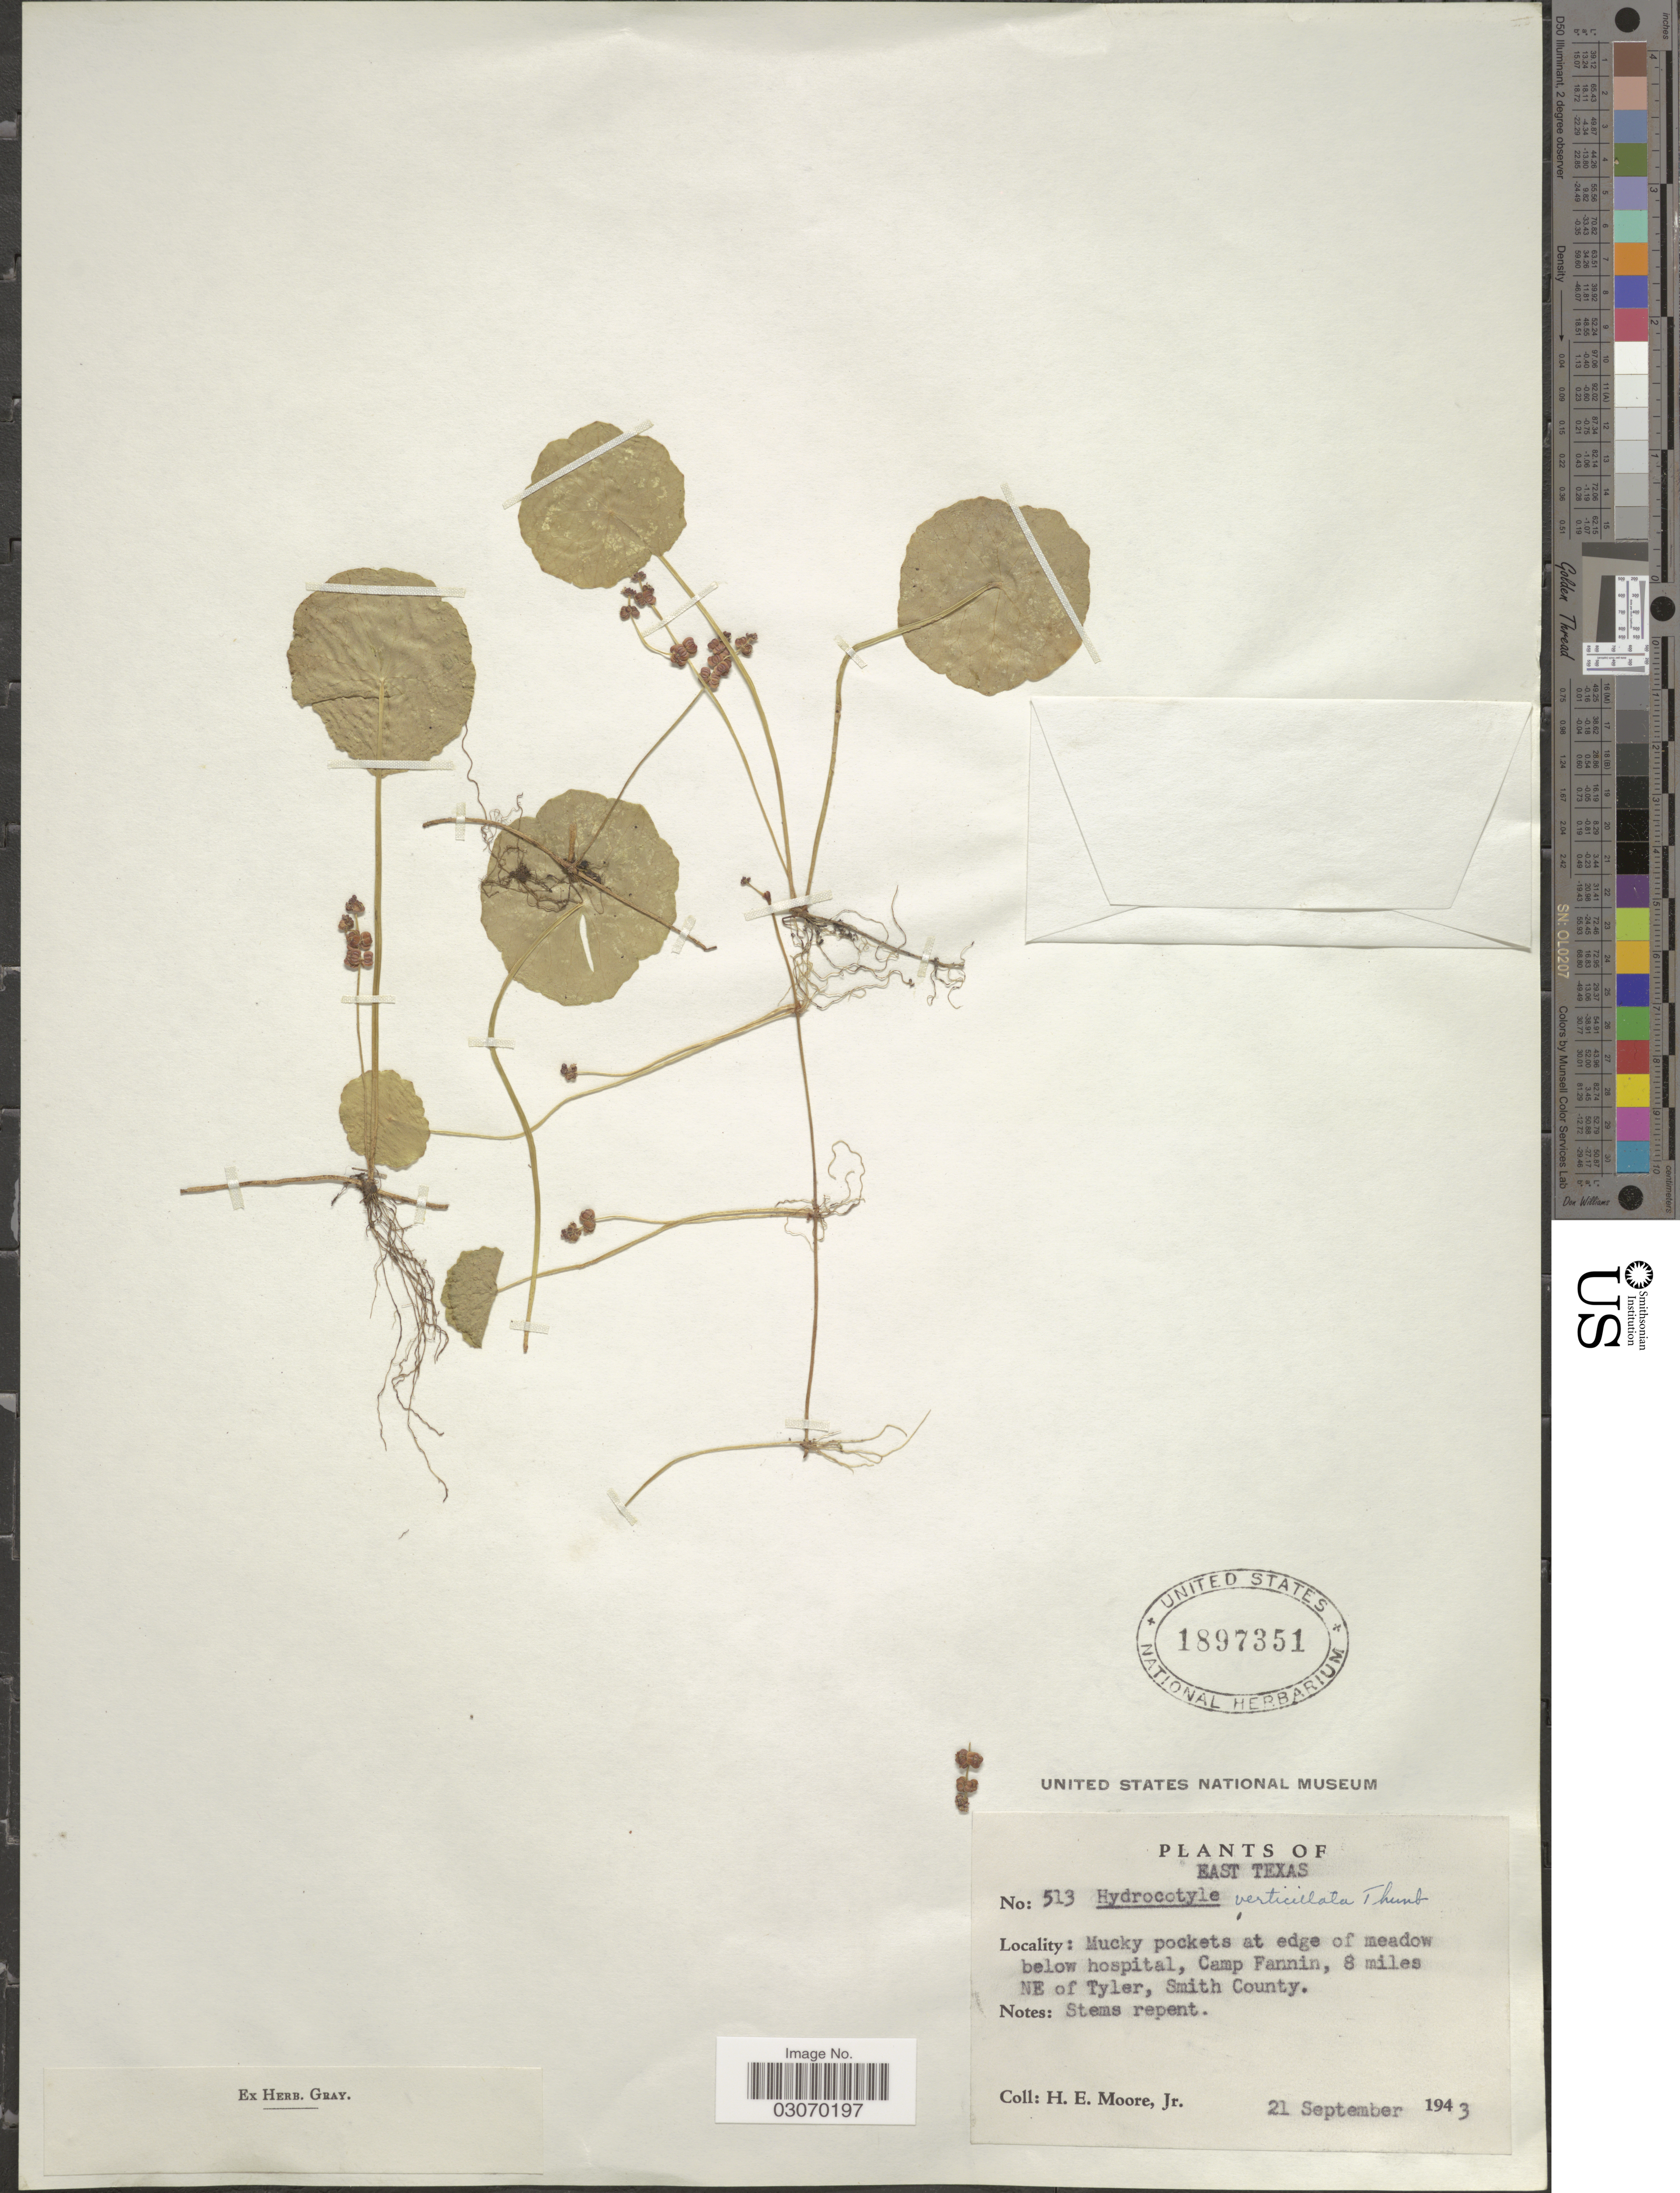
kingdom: Plantae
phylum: Tracheophyta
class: Magnoliopsida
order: Apiales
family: Araliaceae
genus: Hydrocotyle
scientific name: Hydrocotyle verticillata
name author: Thunb.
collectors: H. Moore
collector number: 513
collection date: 1943-09-21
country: United States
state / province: Texas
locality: East Texas. Mucky pockets at edge of meadow below hospital, Camp Fannin, 8 miles NE of Tyler, Smith County.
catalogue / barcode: US 1897351